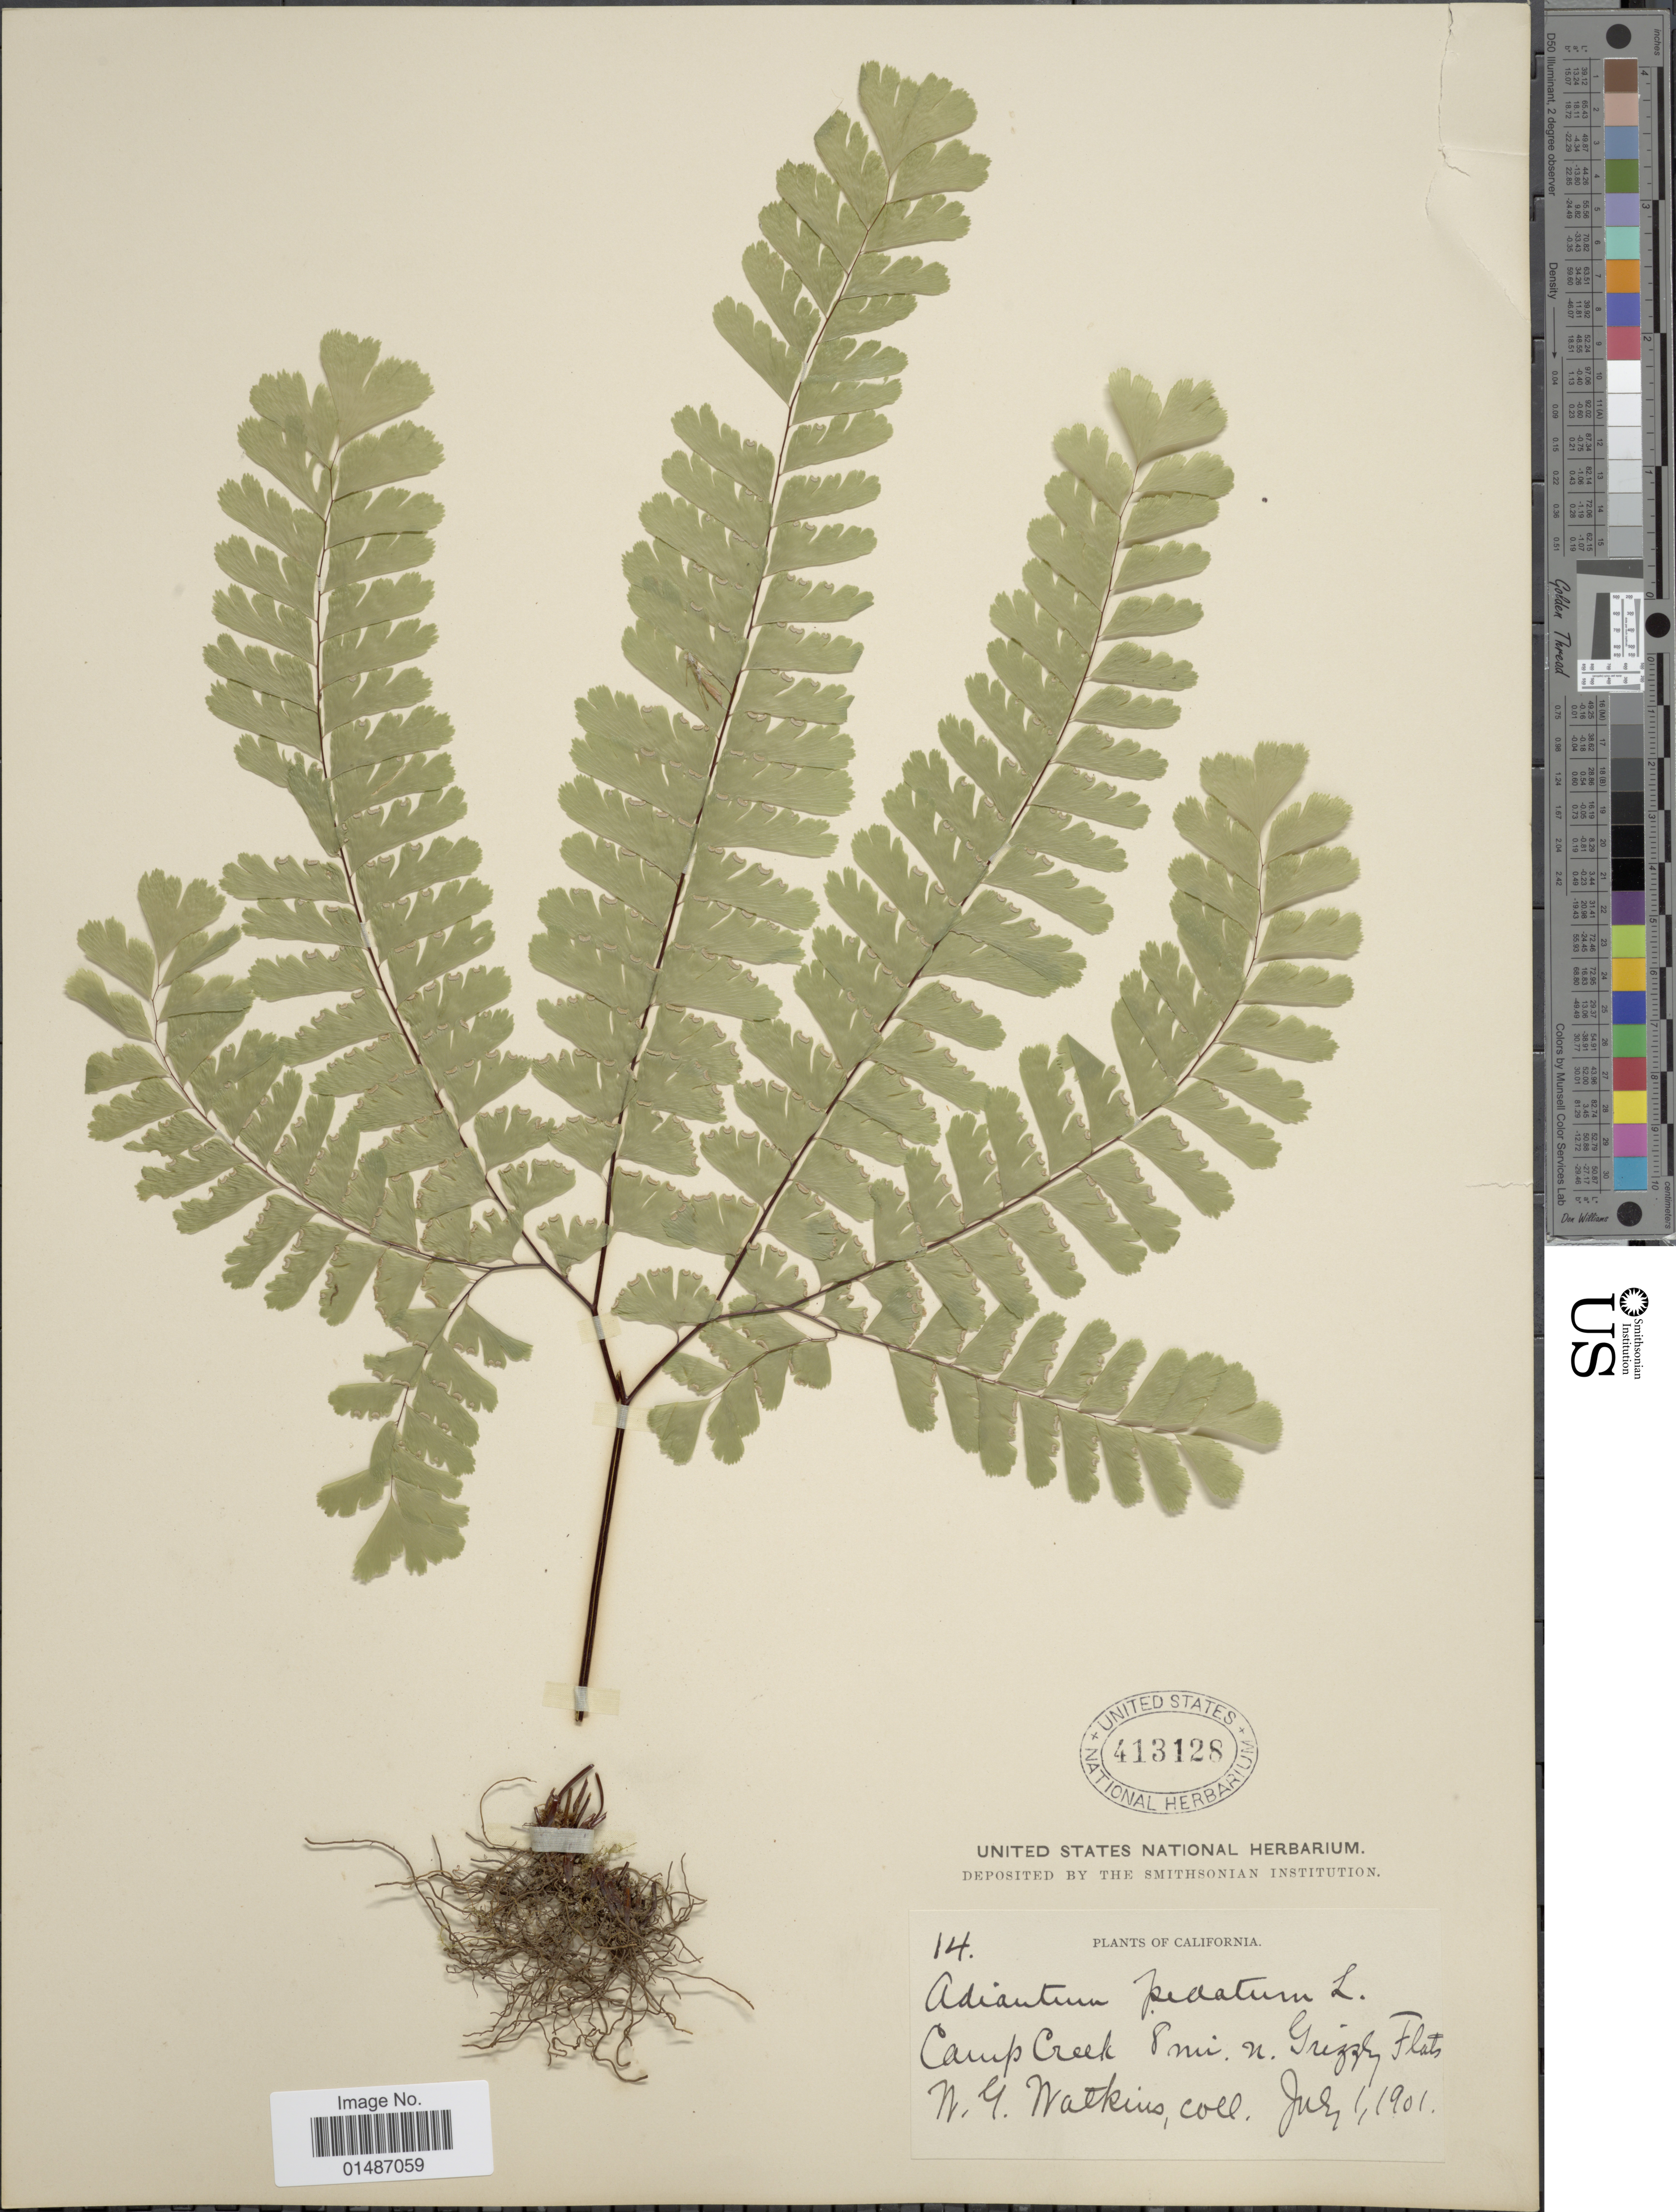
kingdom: Plantae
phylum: Tracheophyta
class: Polypodiopsida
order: Polypodiales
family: Pteridaceae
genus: Adiantum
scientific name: Adiantum pedatum var. pedatum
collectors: W. Watkins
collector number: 14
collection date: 1901-07-01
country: United States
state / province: California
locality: Camp Creek 8 mi. n. Grizzly Flats.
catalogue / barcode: US 413128